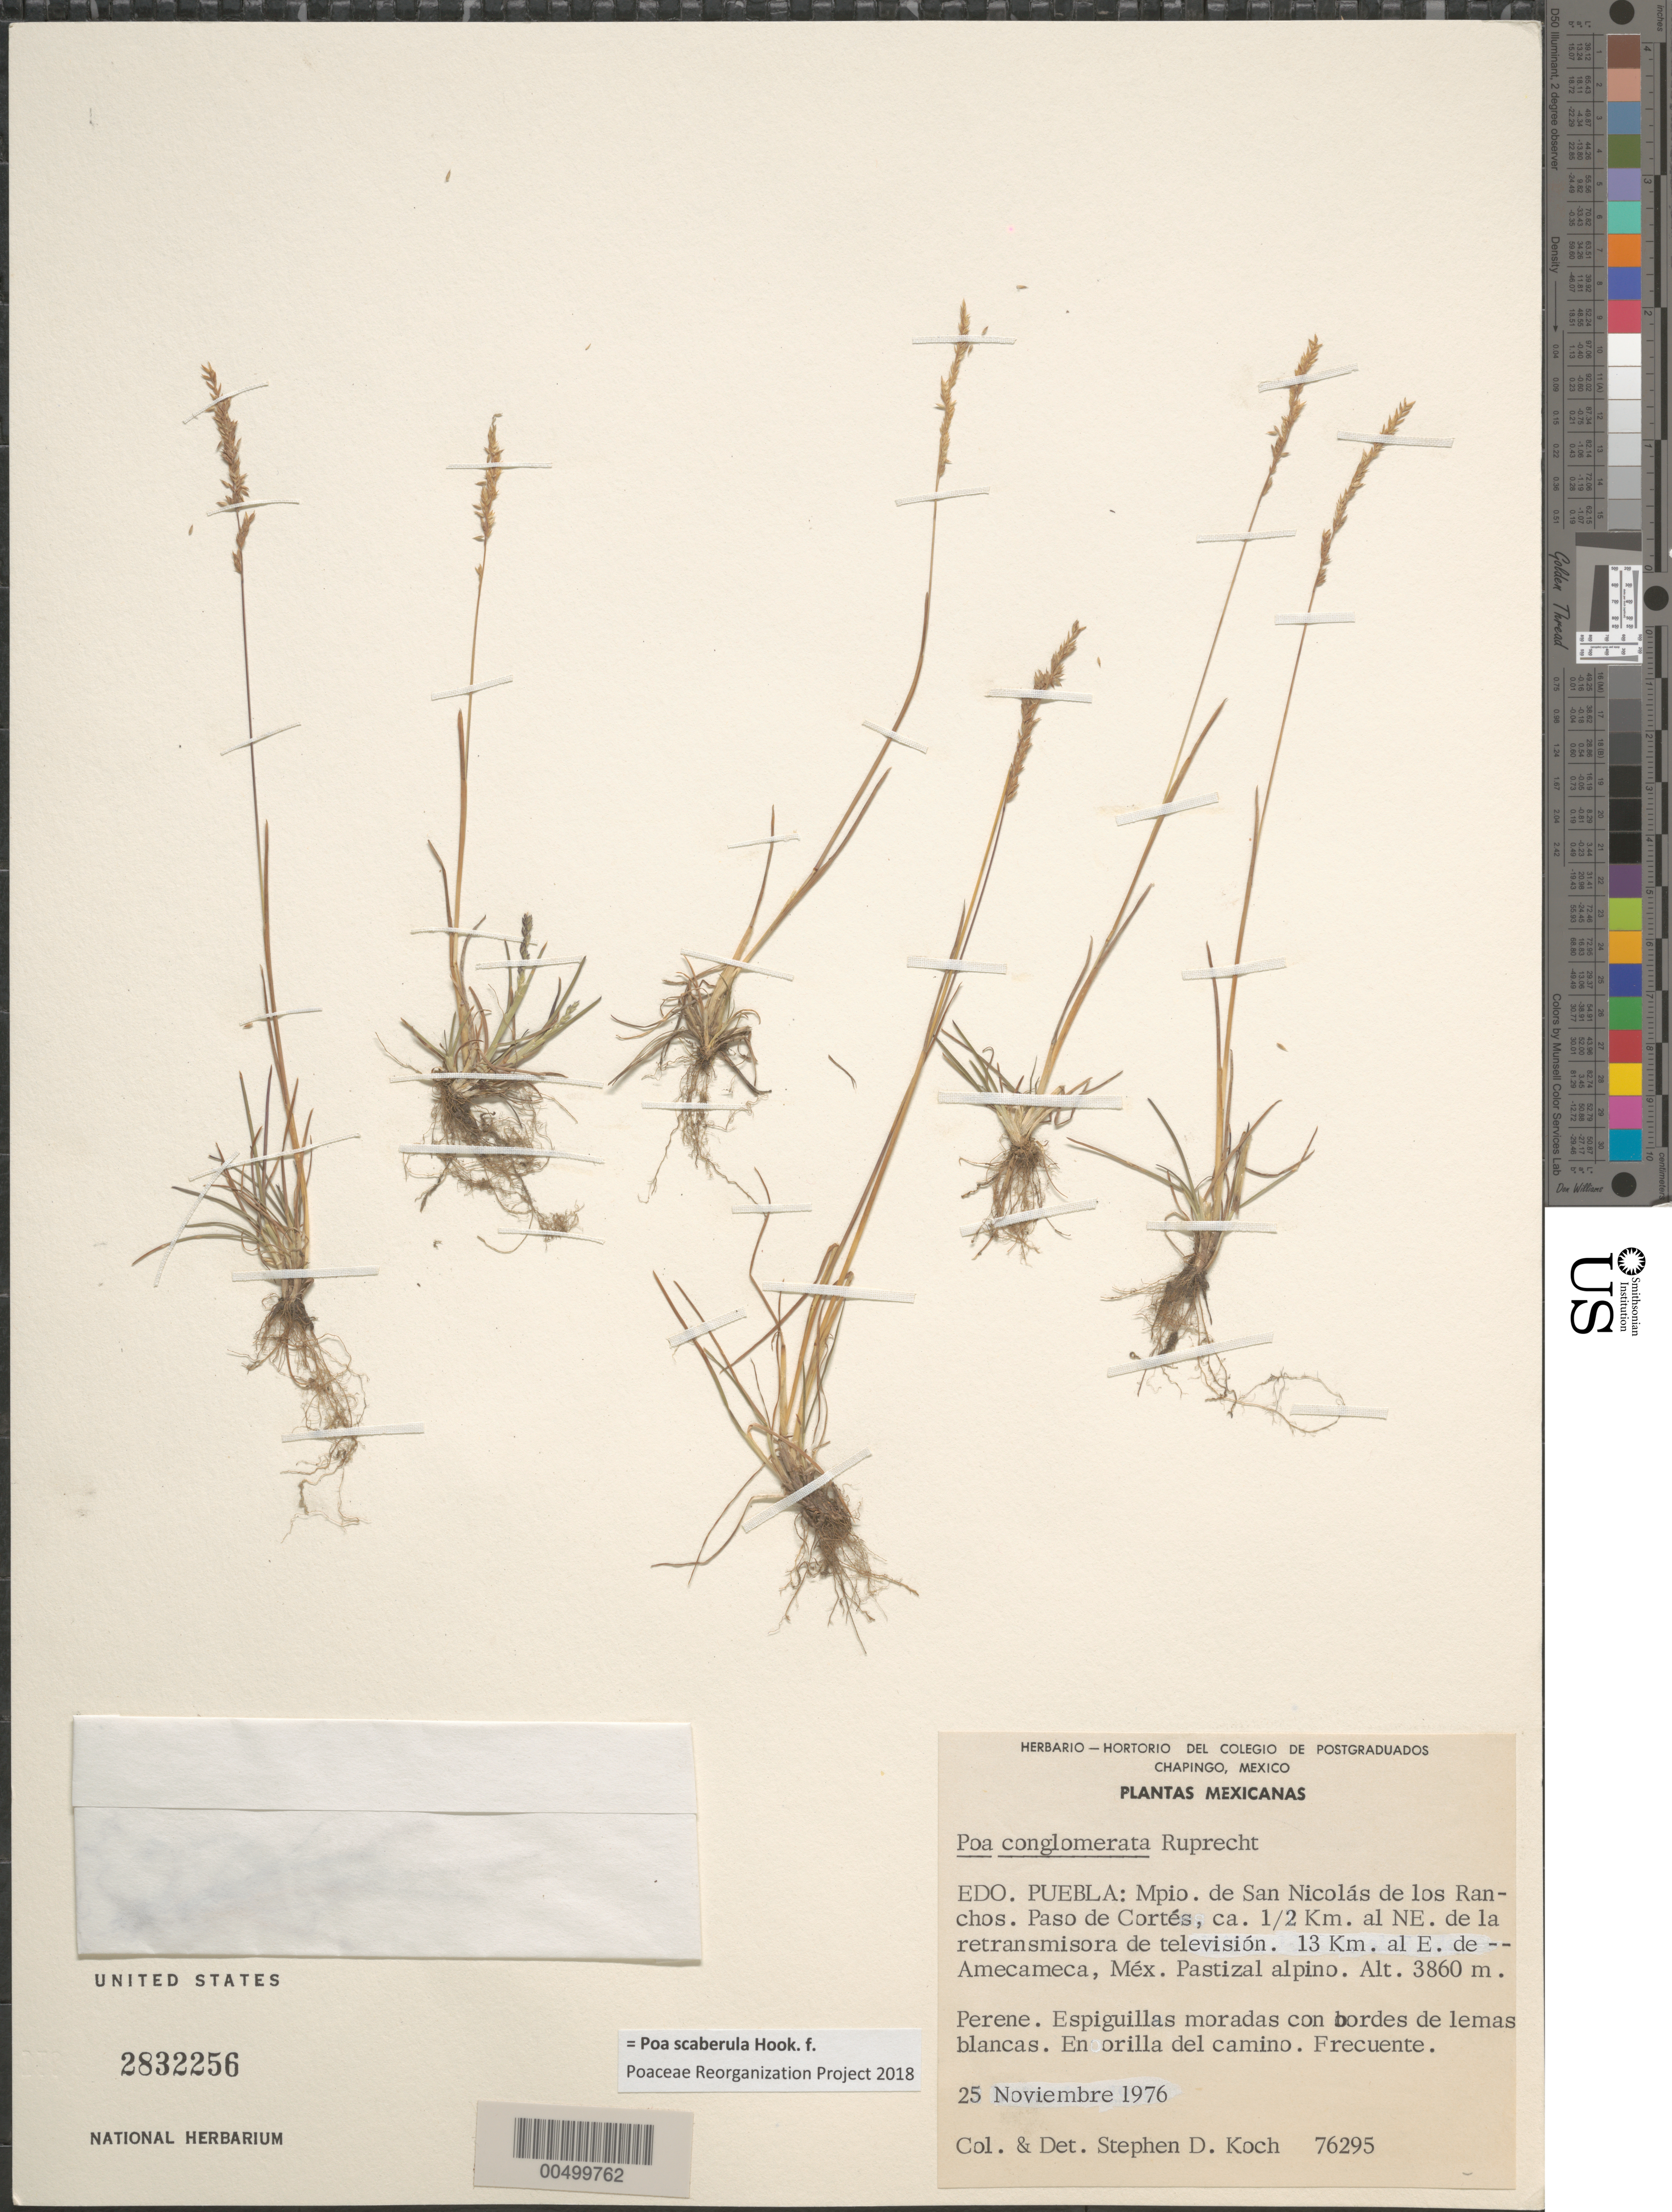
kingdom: Plantae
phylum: Tracheophyta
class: Liliopsida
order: Poales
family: Poaceae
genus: Poa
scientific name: Poa scaberula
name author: Hook. f.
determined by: Poaceae Reorganization Project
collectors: S. D. Koch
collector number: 76295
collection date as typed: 25 Nov 1976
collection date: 1976-11-25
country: Mexico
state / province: Puebla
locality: Mun of San Nicol s de los Ranchos, Paso de Cort‚s, ca 0.5 km NE of the TV transmitter, 13 km E of Amecameca, MC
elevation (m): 3860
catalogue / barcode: US 2832256